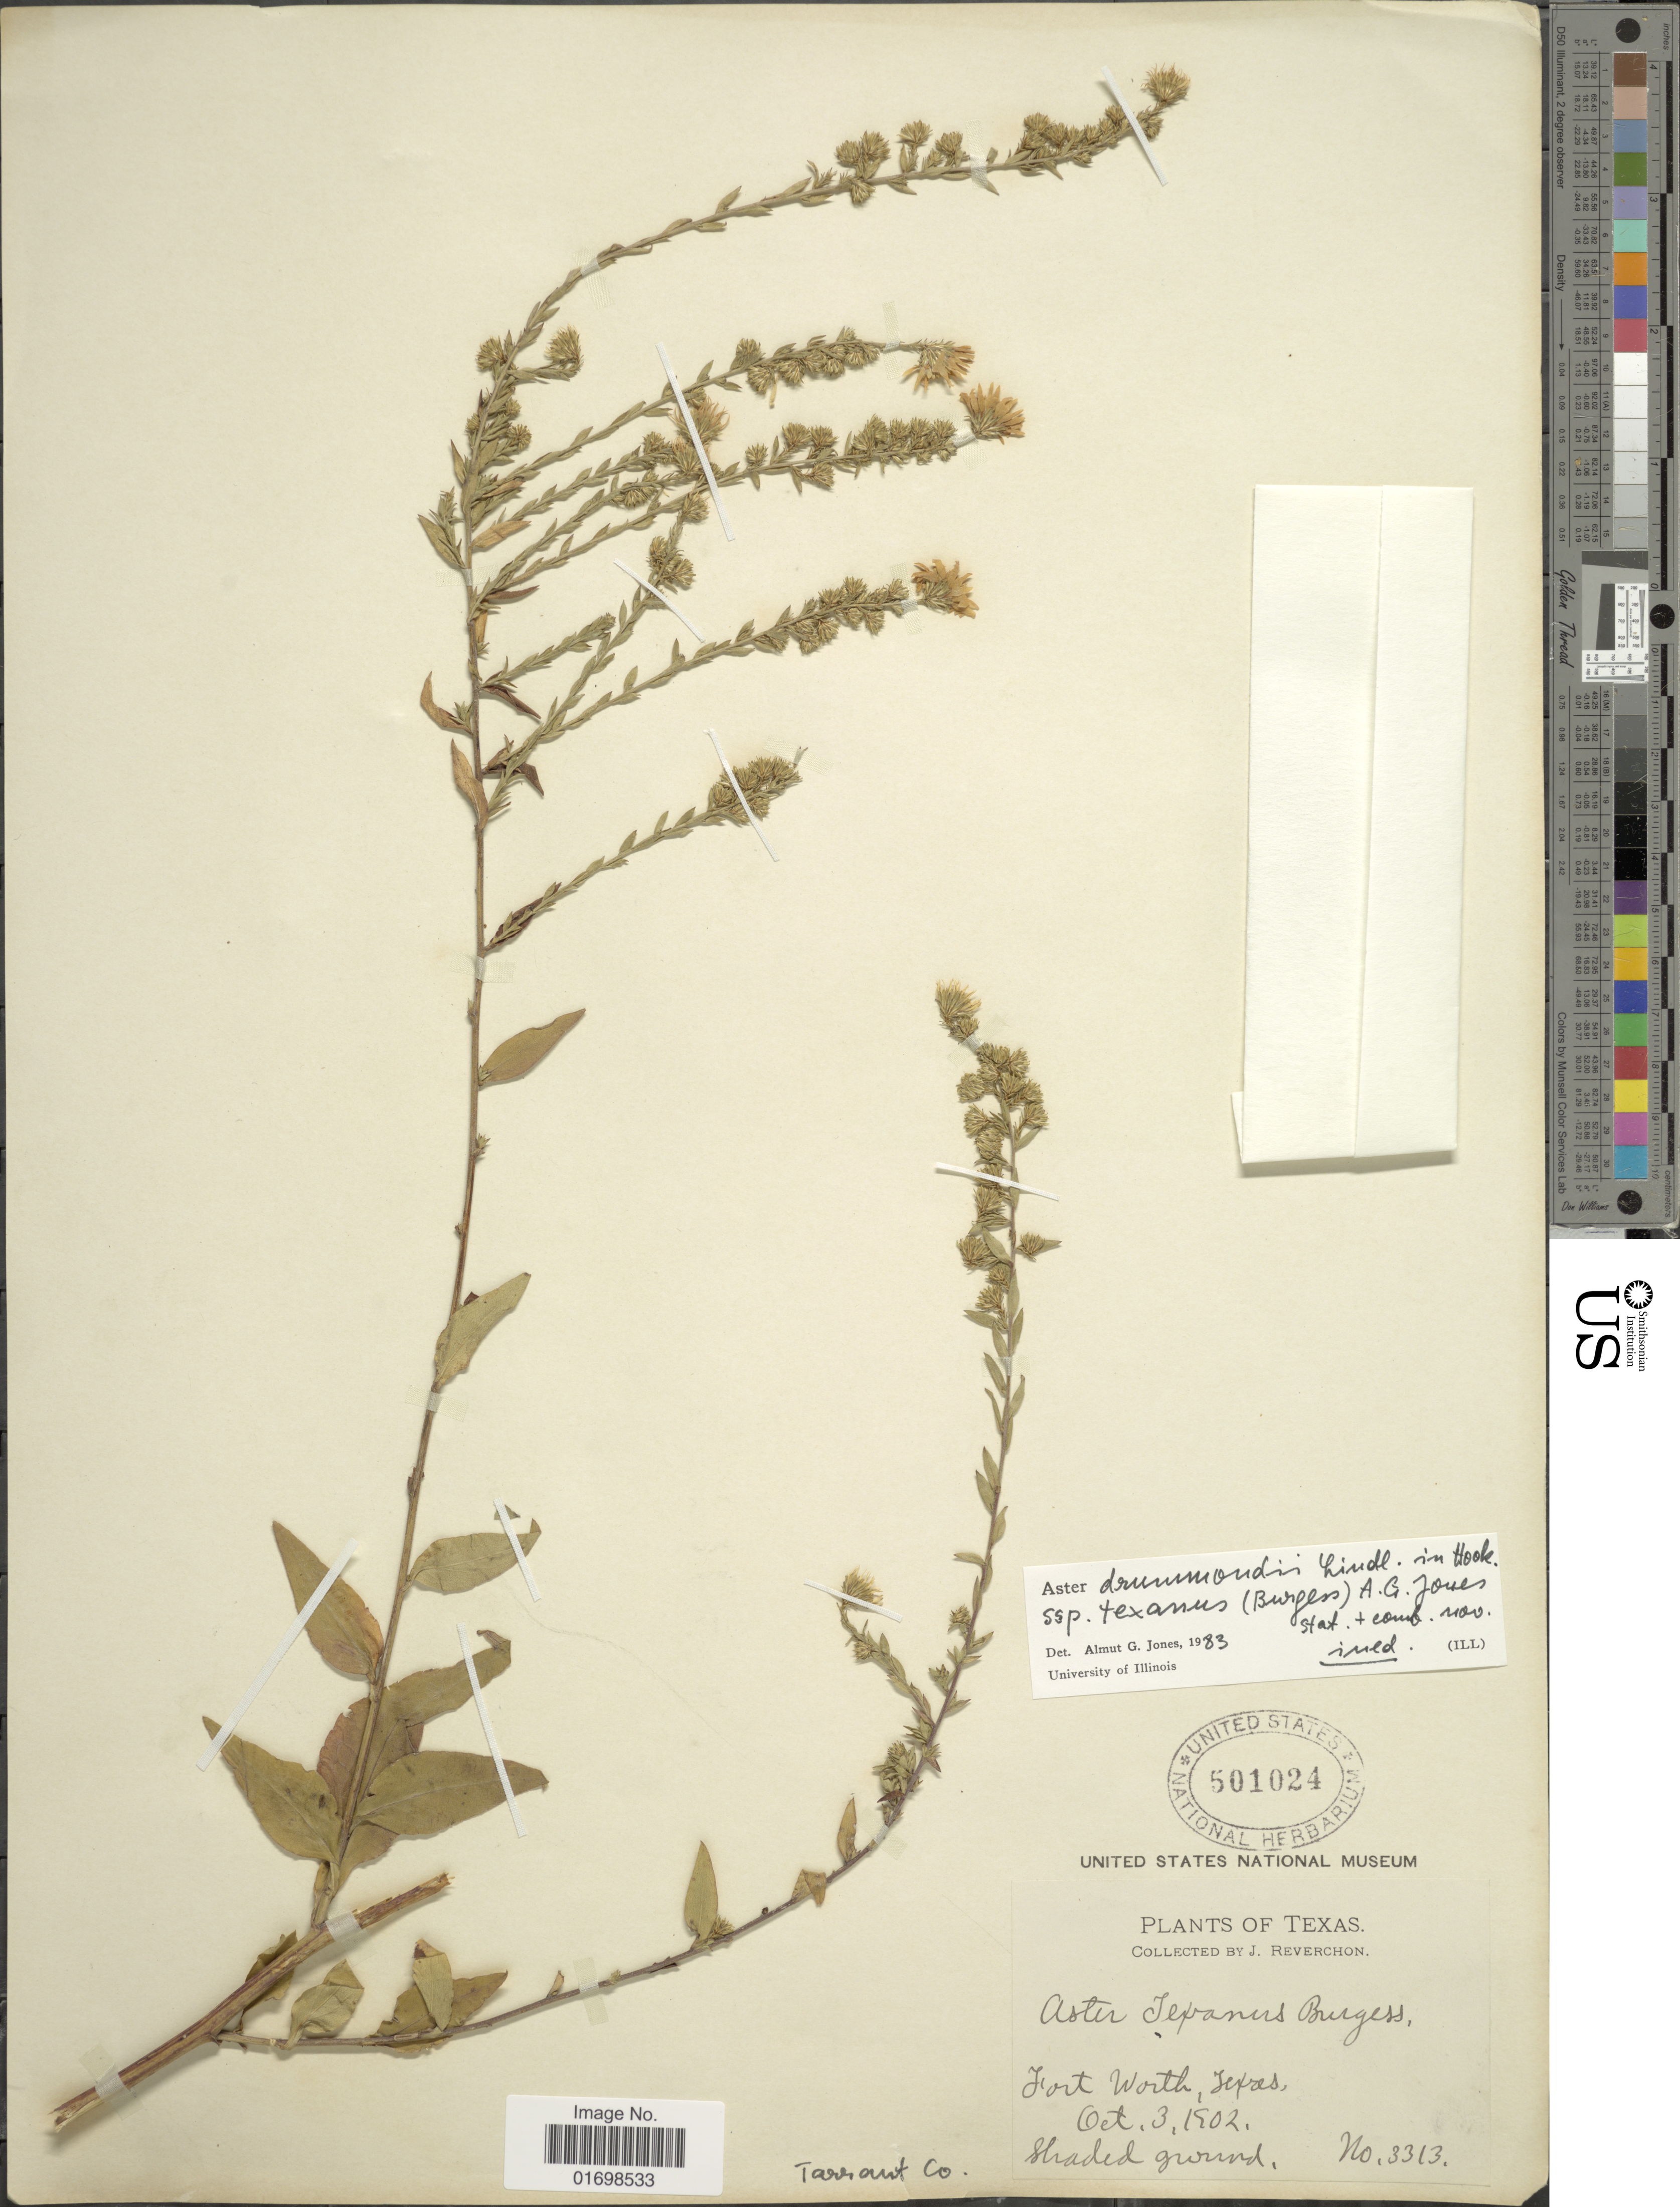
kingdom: Plantae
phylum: Tracheophyta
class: Magnoliopsida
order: Asterales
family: Asteraceae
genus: Symphyotrichum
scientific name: Symphyotrichum drummondii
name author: (Lindl.) G.L. Nesom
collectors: J. Reverchon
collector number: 3313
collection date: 1902-10-03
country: United States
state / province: Texas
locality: Fort Worth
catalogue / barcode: US 501024